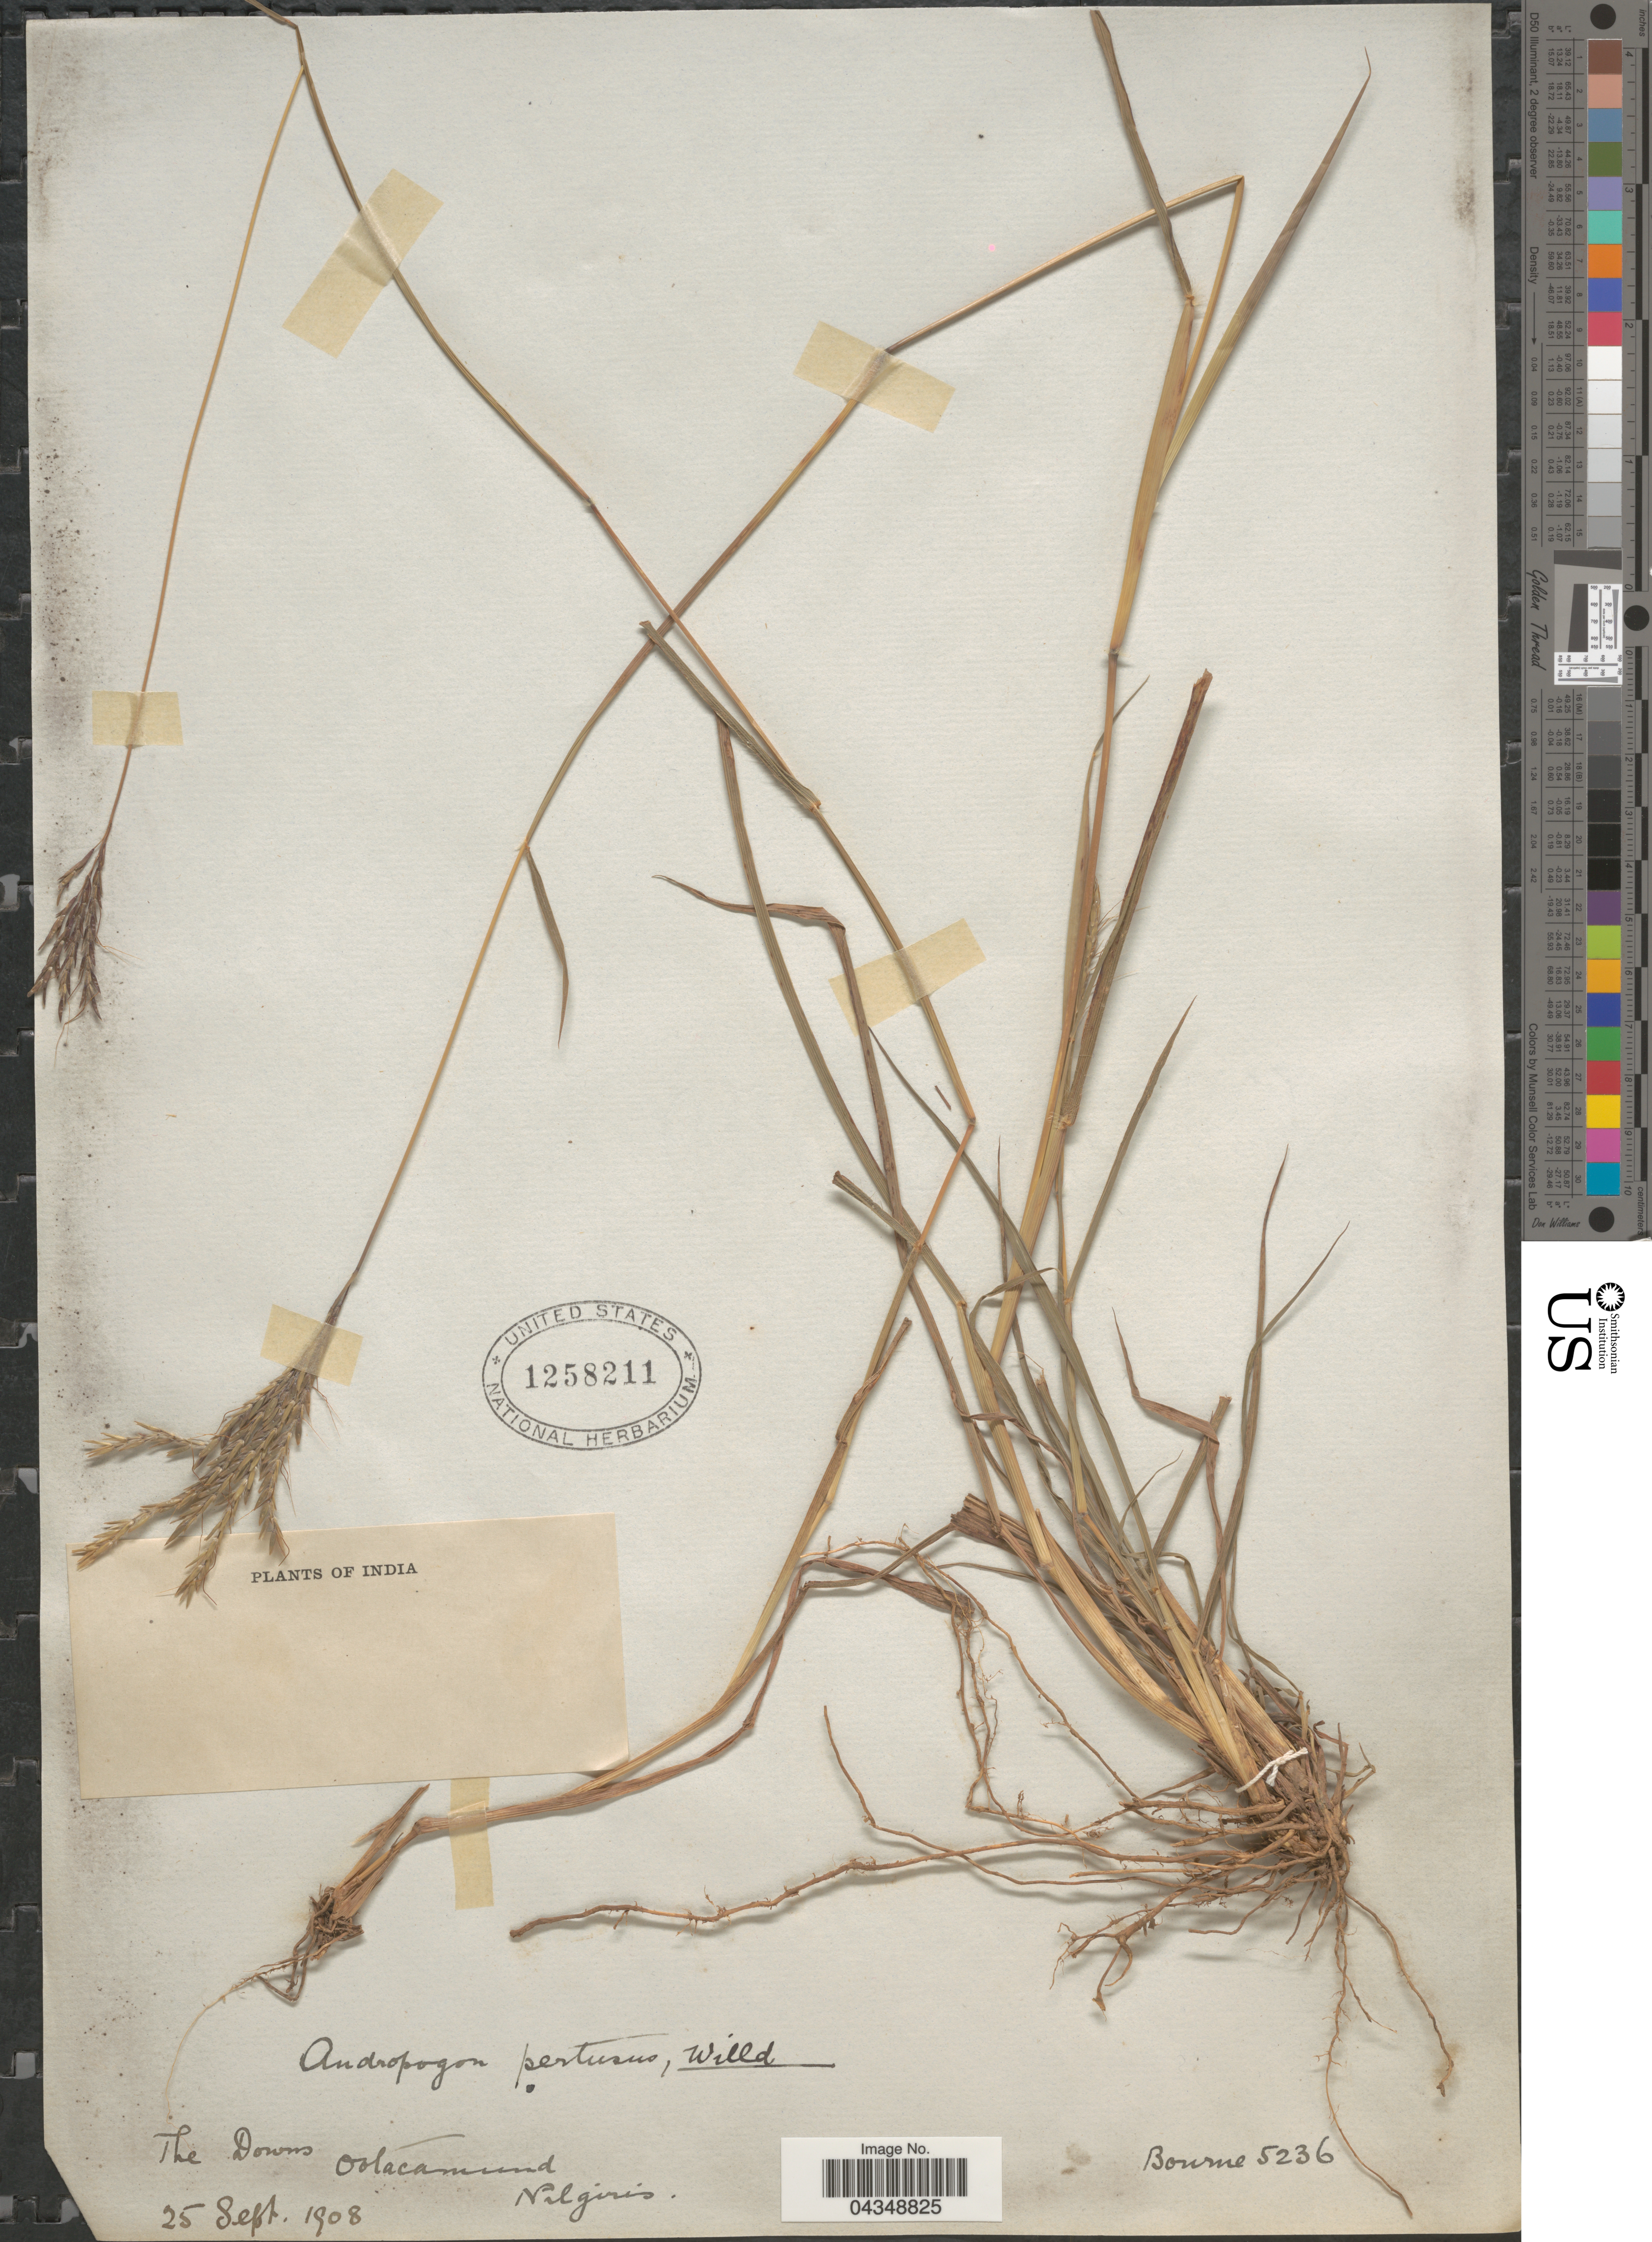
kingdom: Plantae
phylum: Tracheophyta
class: Liliopsida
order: Poales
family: Poaceae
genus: Bothriochloa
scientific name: Bothriochloa pertusa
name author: (L.) A. Camus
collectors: -- Bourne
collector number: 5236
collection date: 1908-09-25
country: India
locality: The Downs. Ootacamund. Nilgiris.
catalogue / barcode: US 1258211